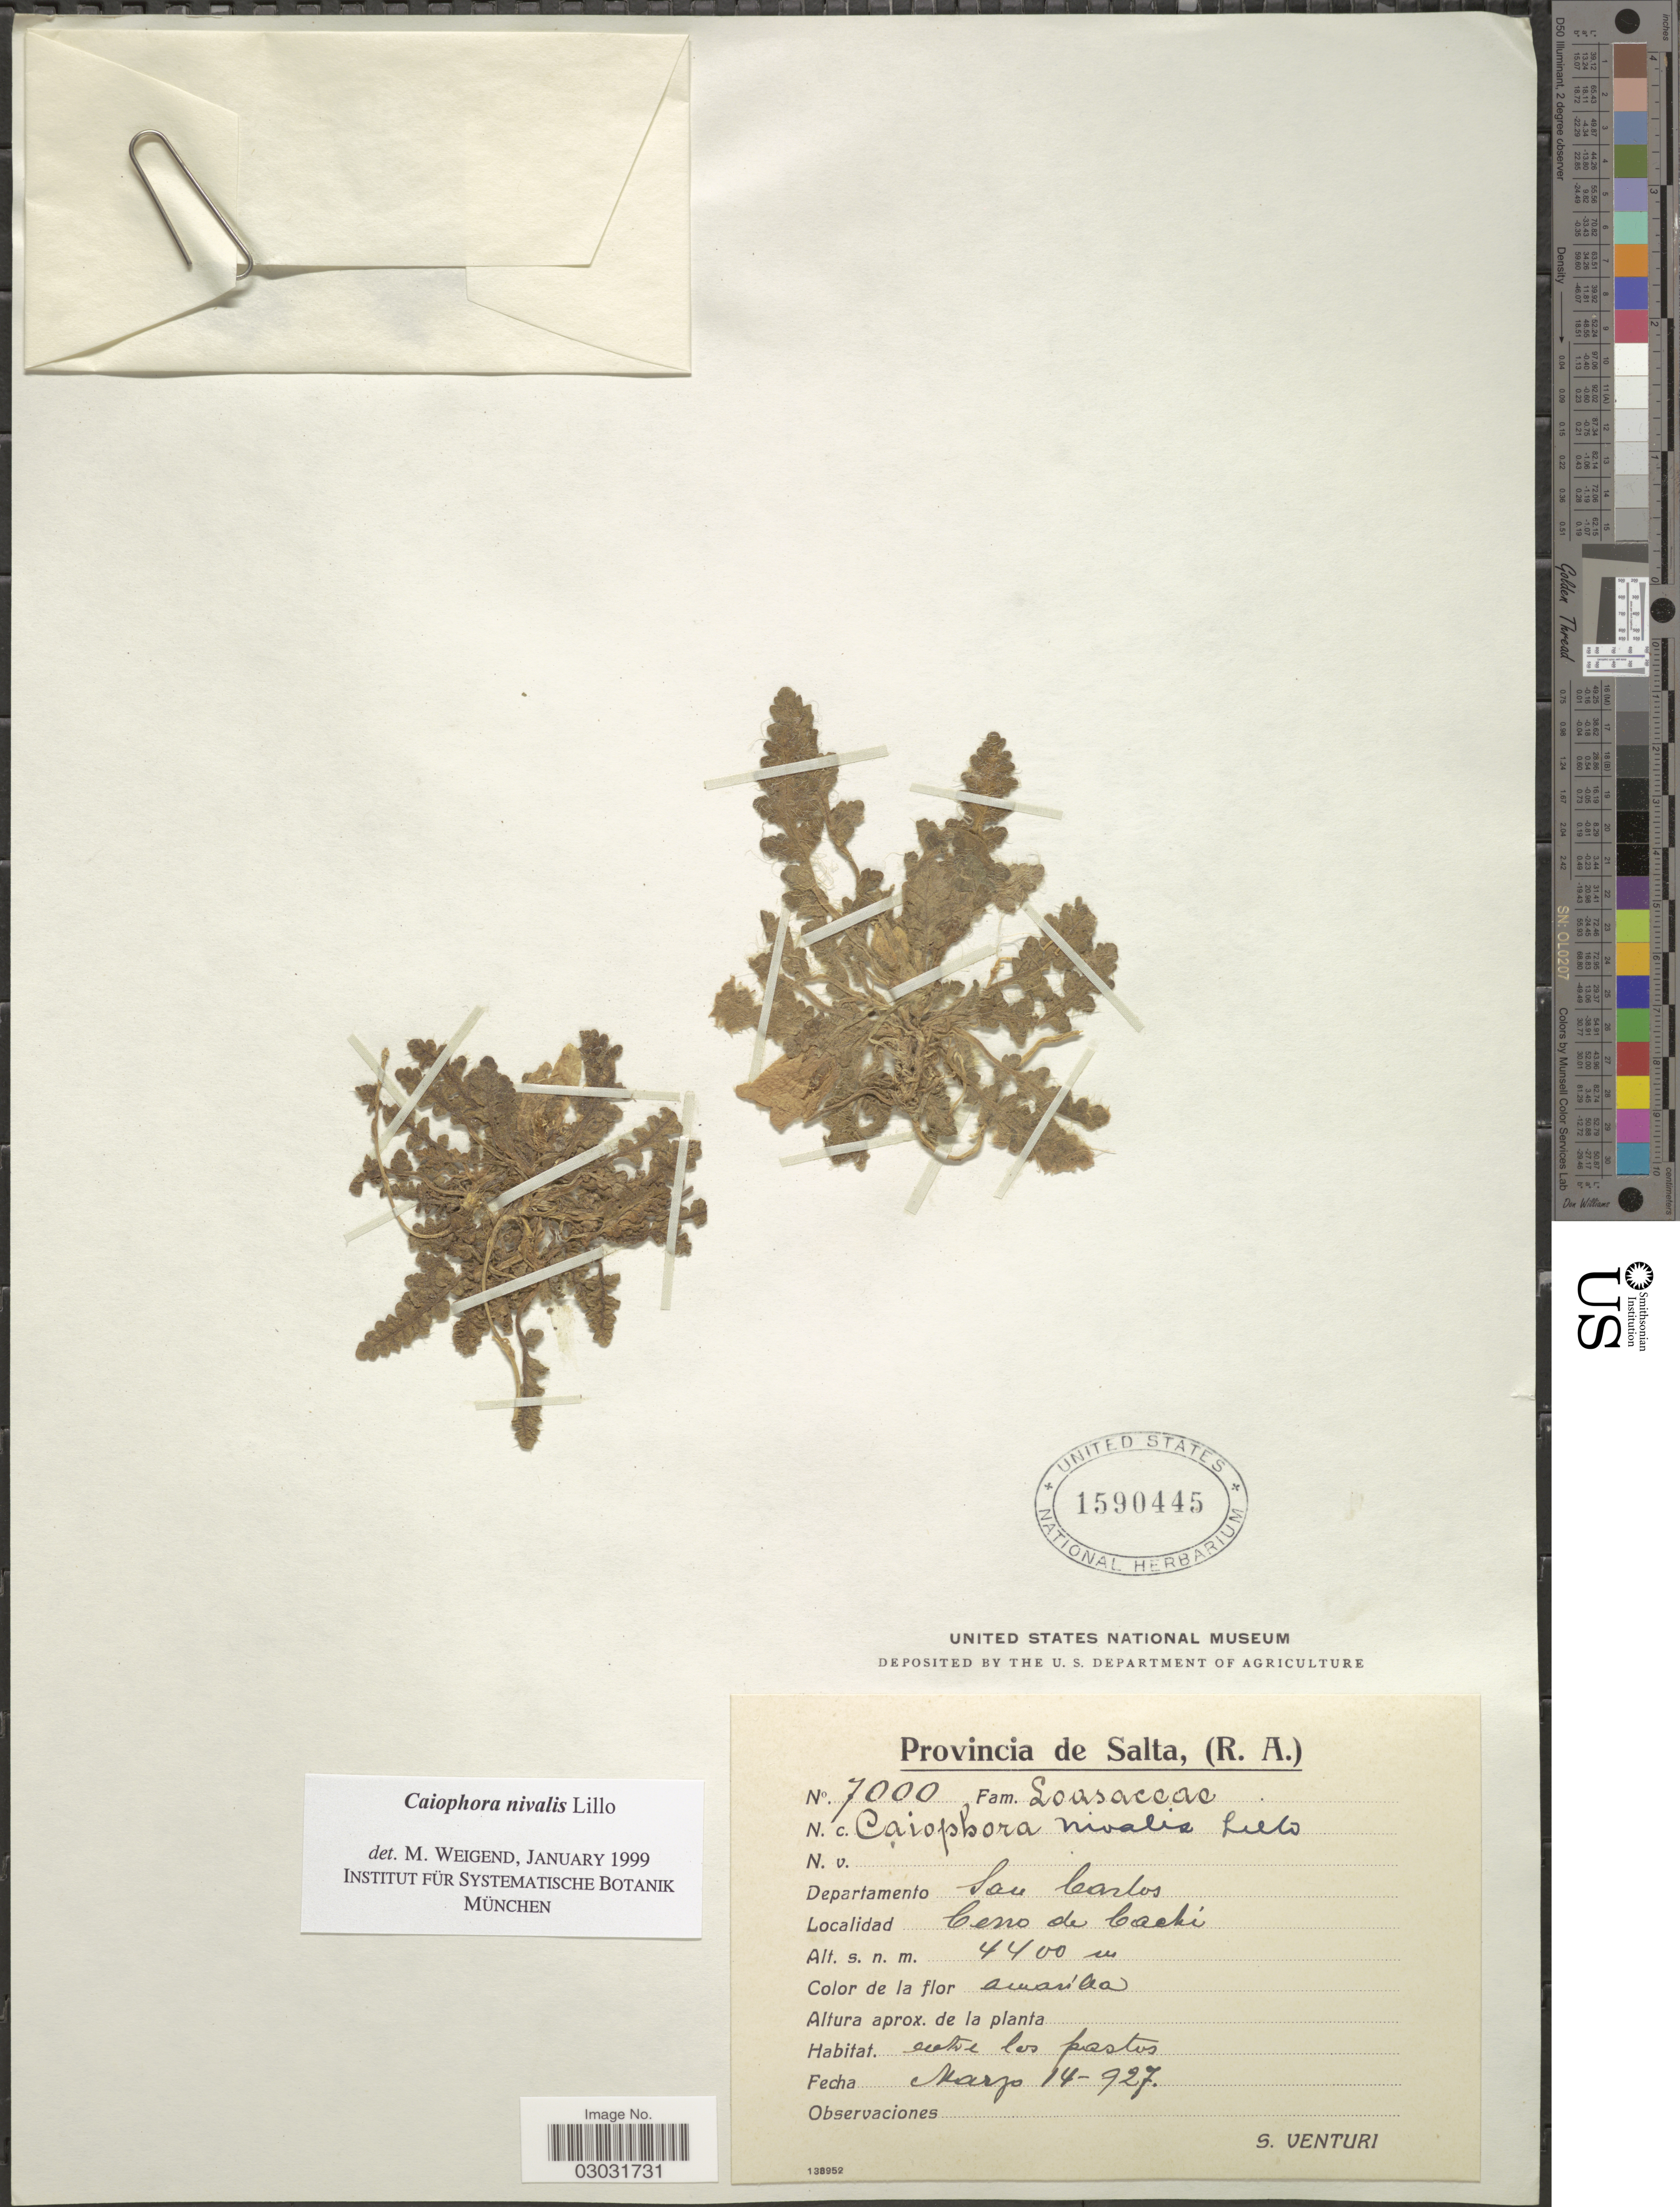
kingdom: Plantae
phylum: Tracheophyta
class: Magnoliopsida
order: Cornales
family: Loasaceae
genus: Caiophora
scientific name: Caiophora nivalis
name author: Lillo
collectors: S. Venturi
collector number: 7000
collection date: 1927-03-14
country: Argentina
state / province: Salta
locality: Departamento San Carlos, Cerro de Cachi.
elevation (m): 4400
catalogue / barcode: US 1590445